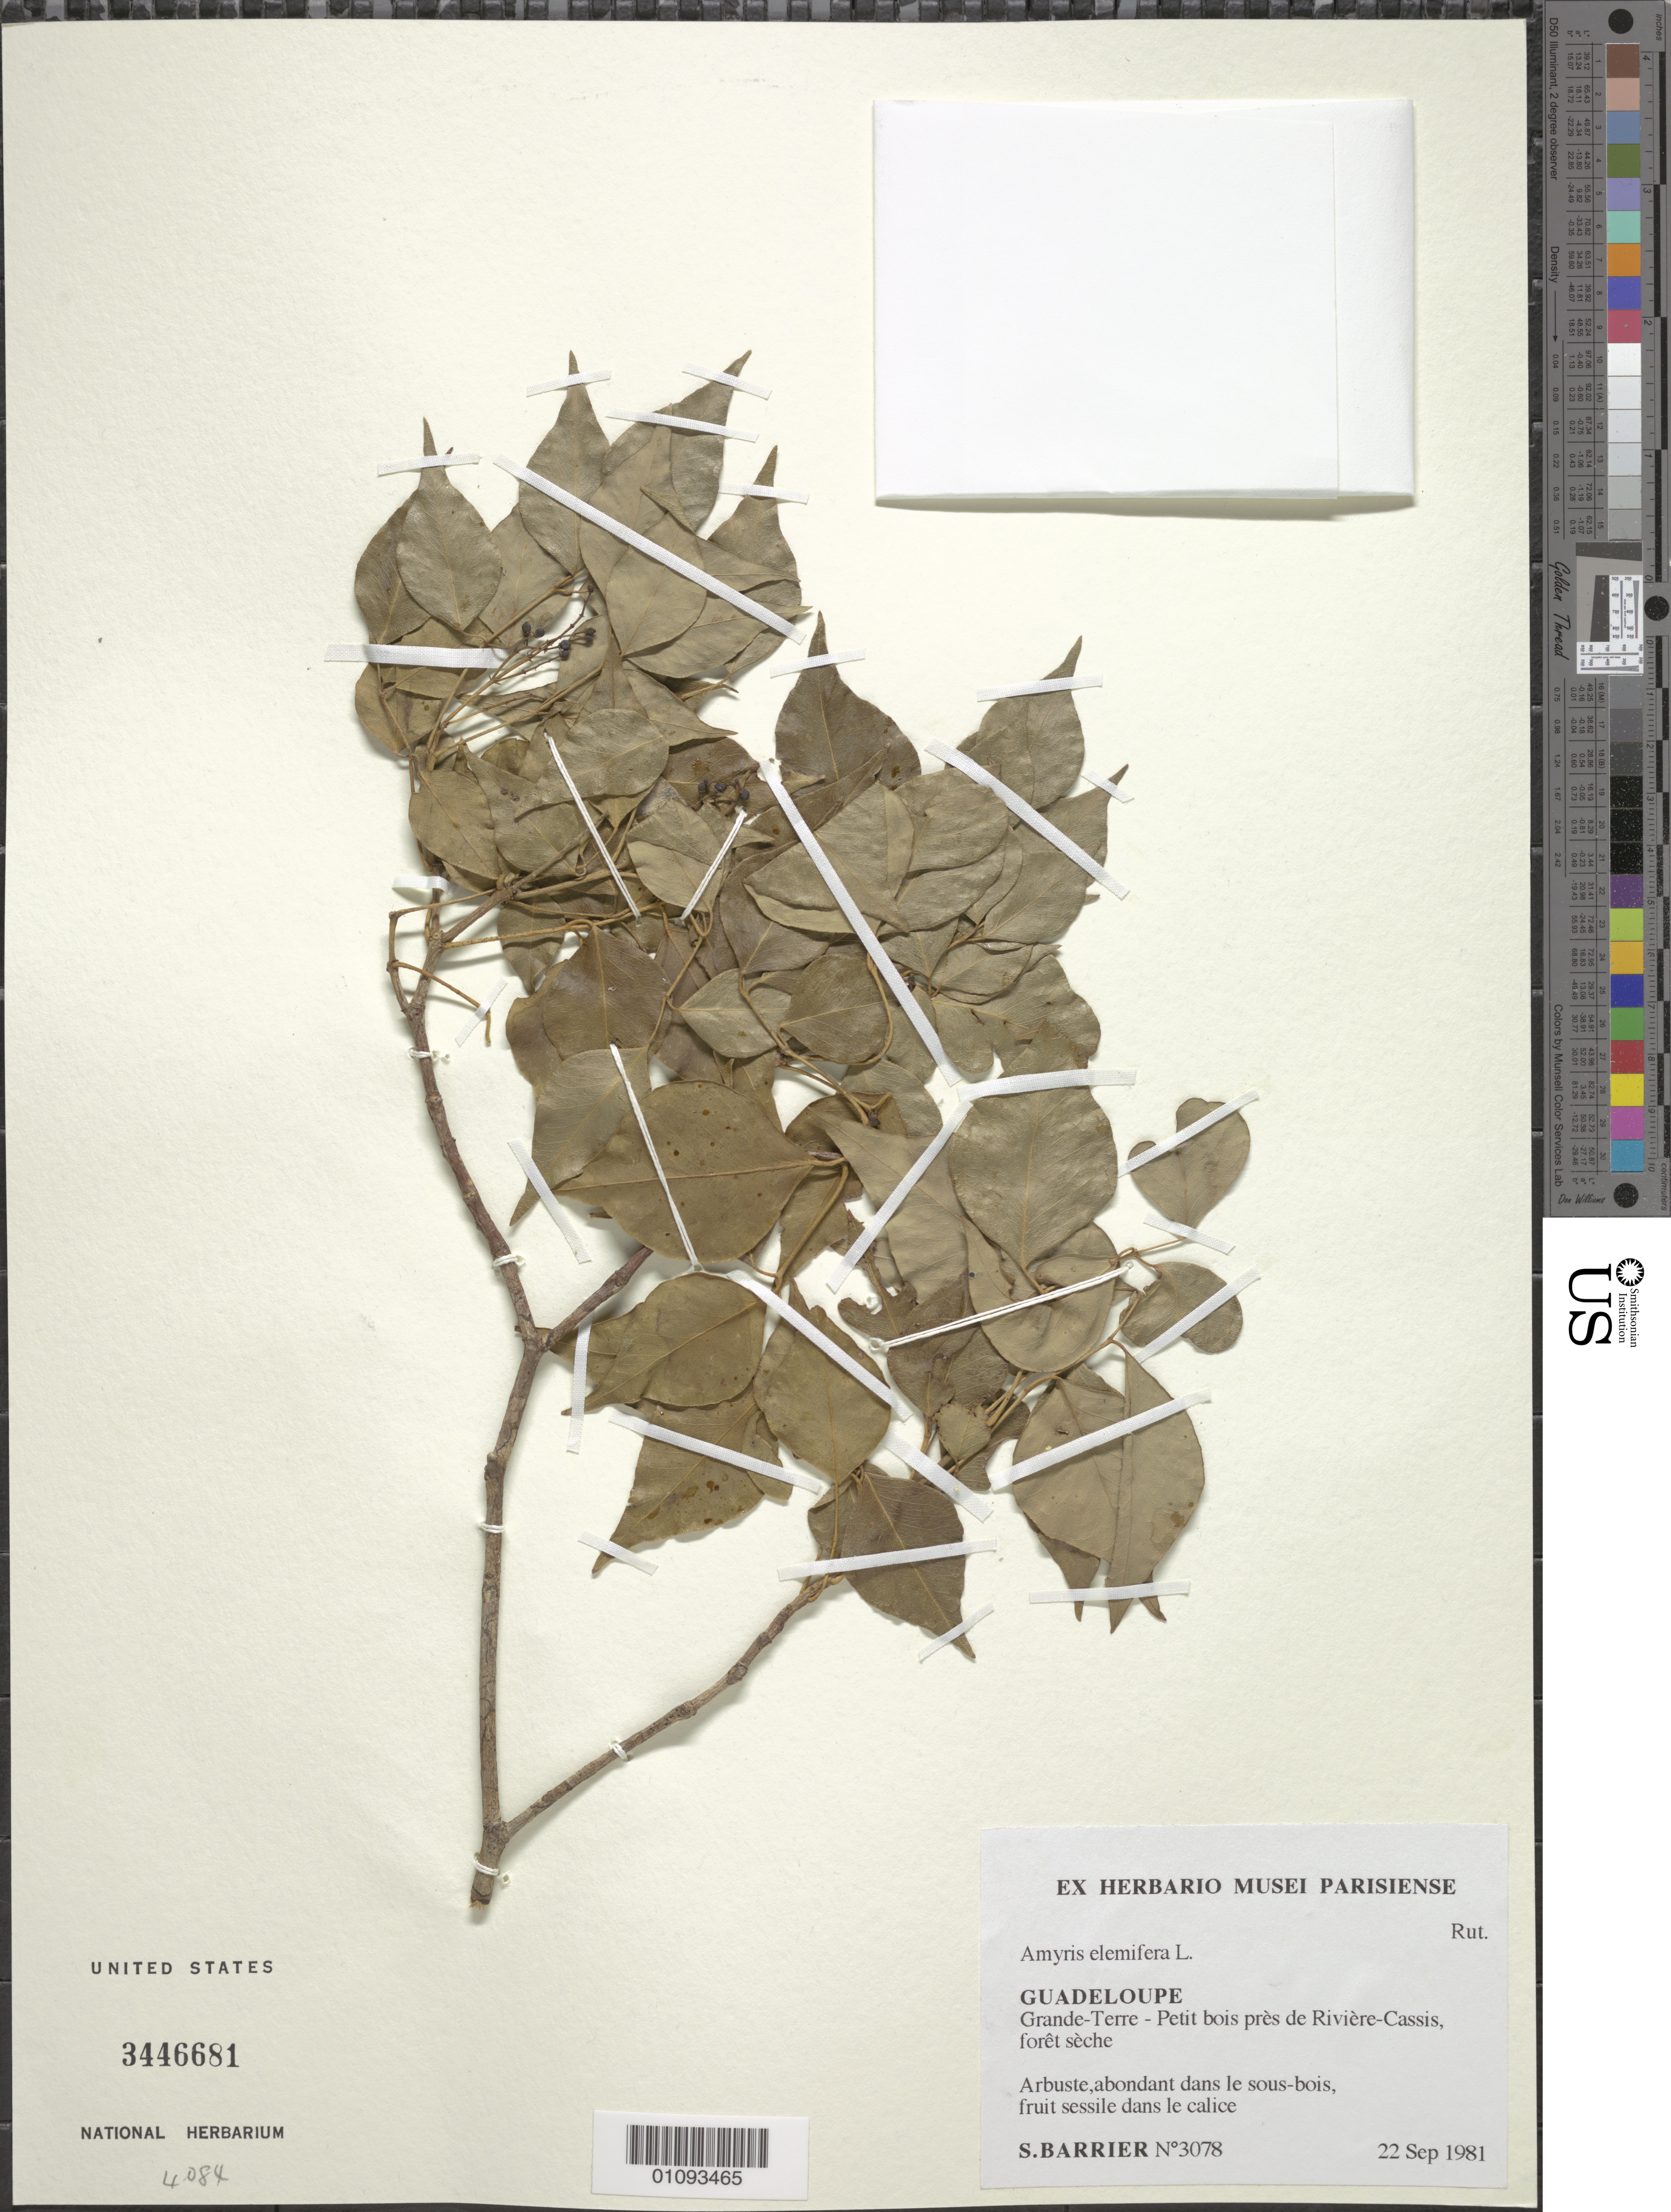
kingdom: Plantae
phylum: Tracheophyta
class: Magnoliopsida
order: Sapindales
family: Rutaceae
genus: Amyris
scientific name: Amyris elemifera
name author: L.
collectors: ex herb. Mus. Paris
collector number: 3078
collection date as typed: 22 Sep 1981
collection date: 1981-09-22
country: Guadeloupe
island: Grande Terre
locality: Petit bois pres de Riviere-Cassis, foret seche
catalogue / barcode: US 3446681